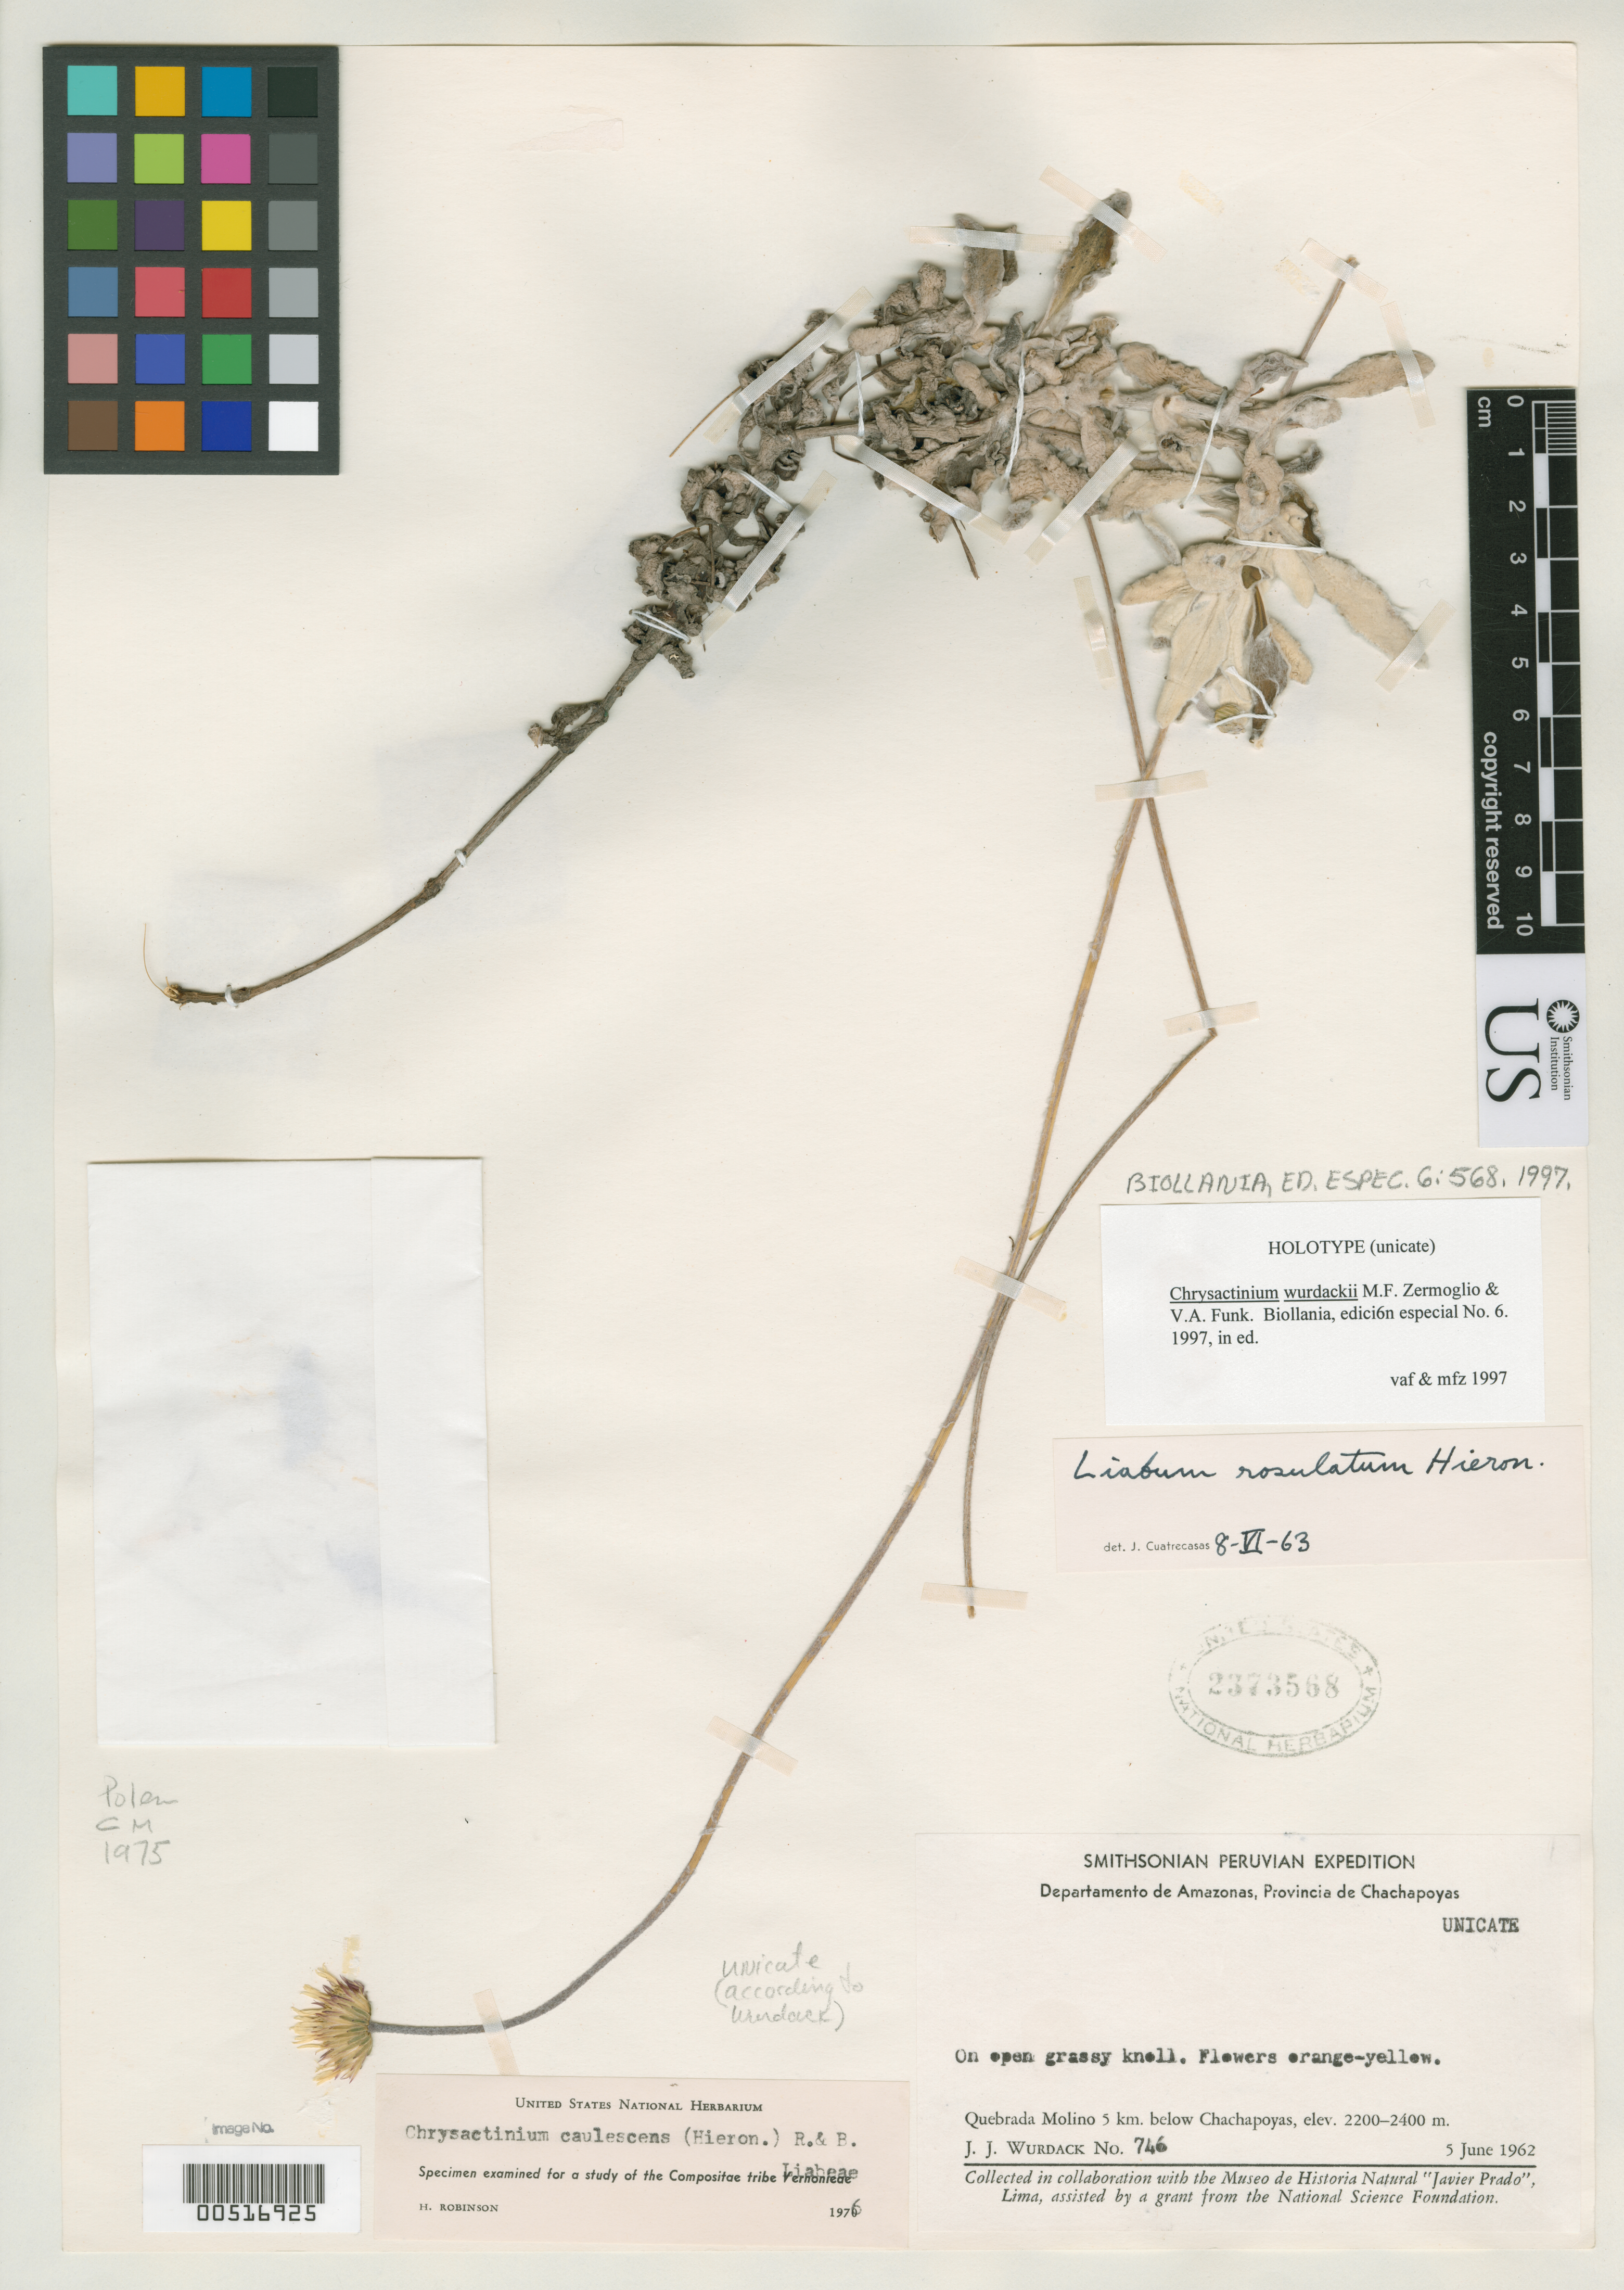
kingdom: Plantae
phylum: Tracheophyta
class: Magnoliopsida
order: Asterales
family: Asteraceae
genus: Chrysactinium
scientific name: Chrysactinium wurdackii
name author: Zermoglio & V.A. Funk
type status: Holotype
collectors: J. J. Wurdack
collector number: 746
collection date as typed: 05 Jun 1962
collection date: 1962-06-05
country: Peru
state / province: Amazonas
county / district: Chachapoyas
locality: Quebrada Molino, 5 km below Chachapoyas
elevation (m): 2200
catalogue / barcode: US 2373568